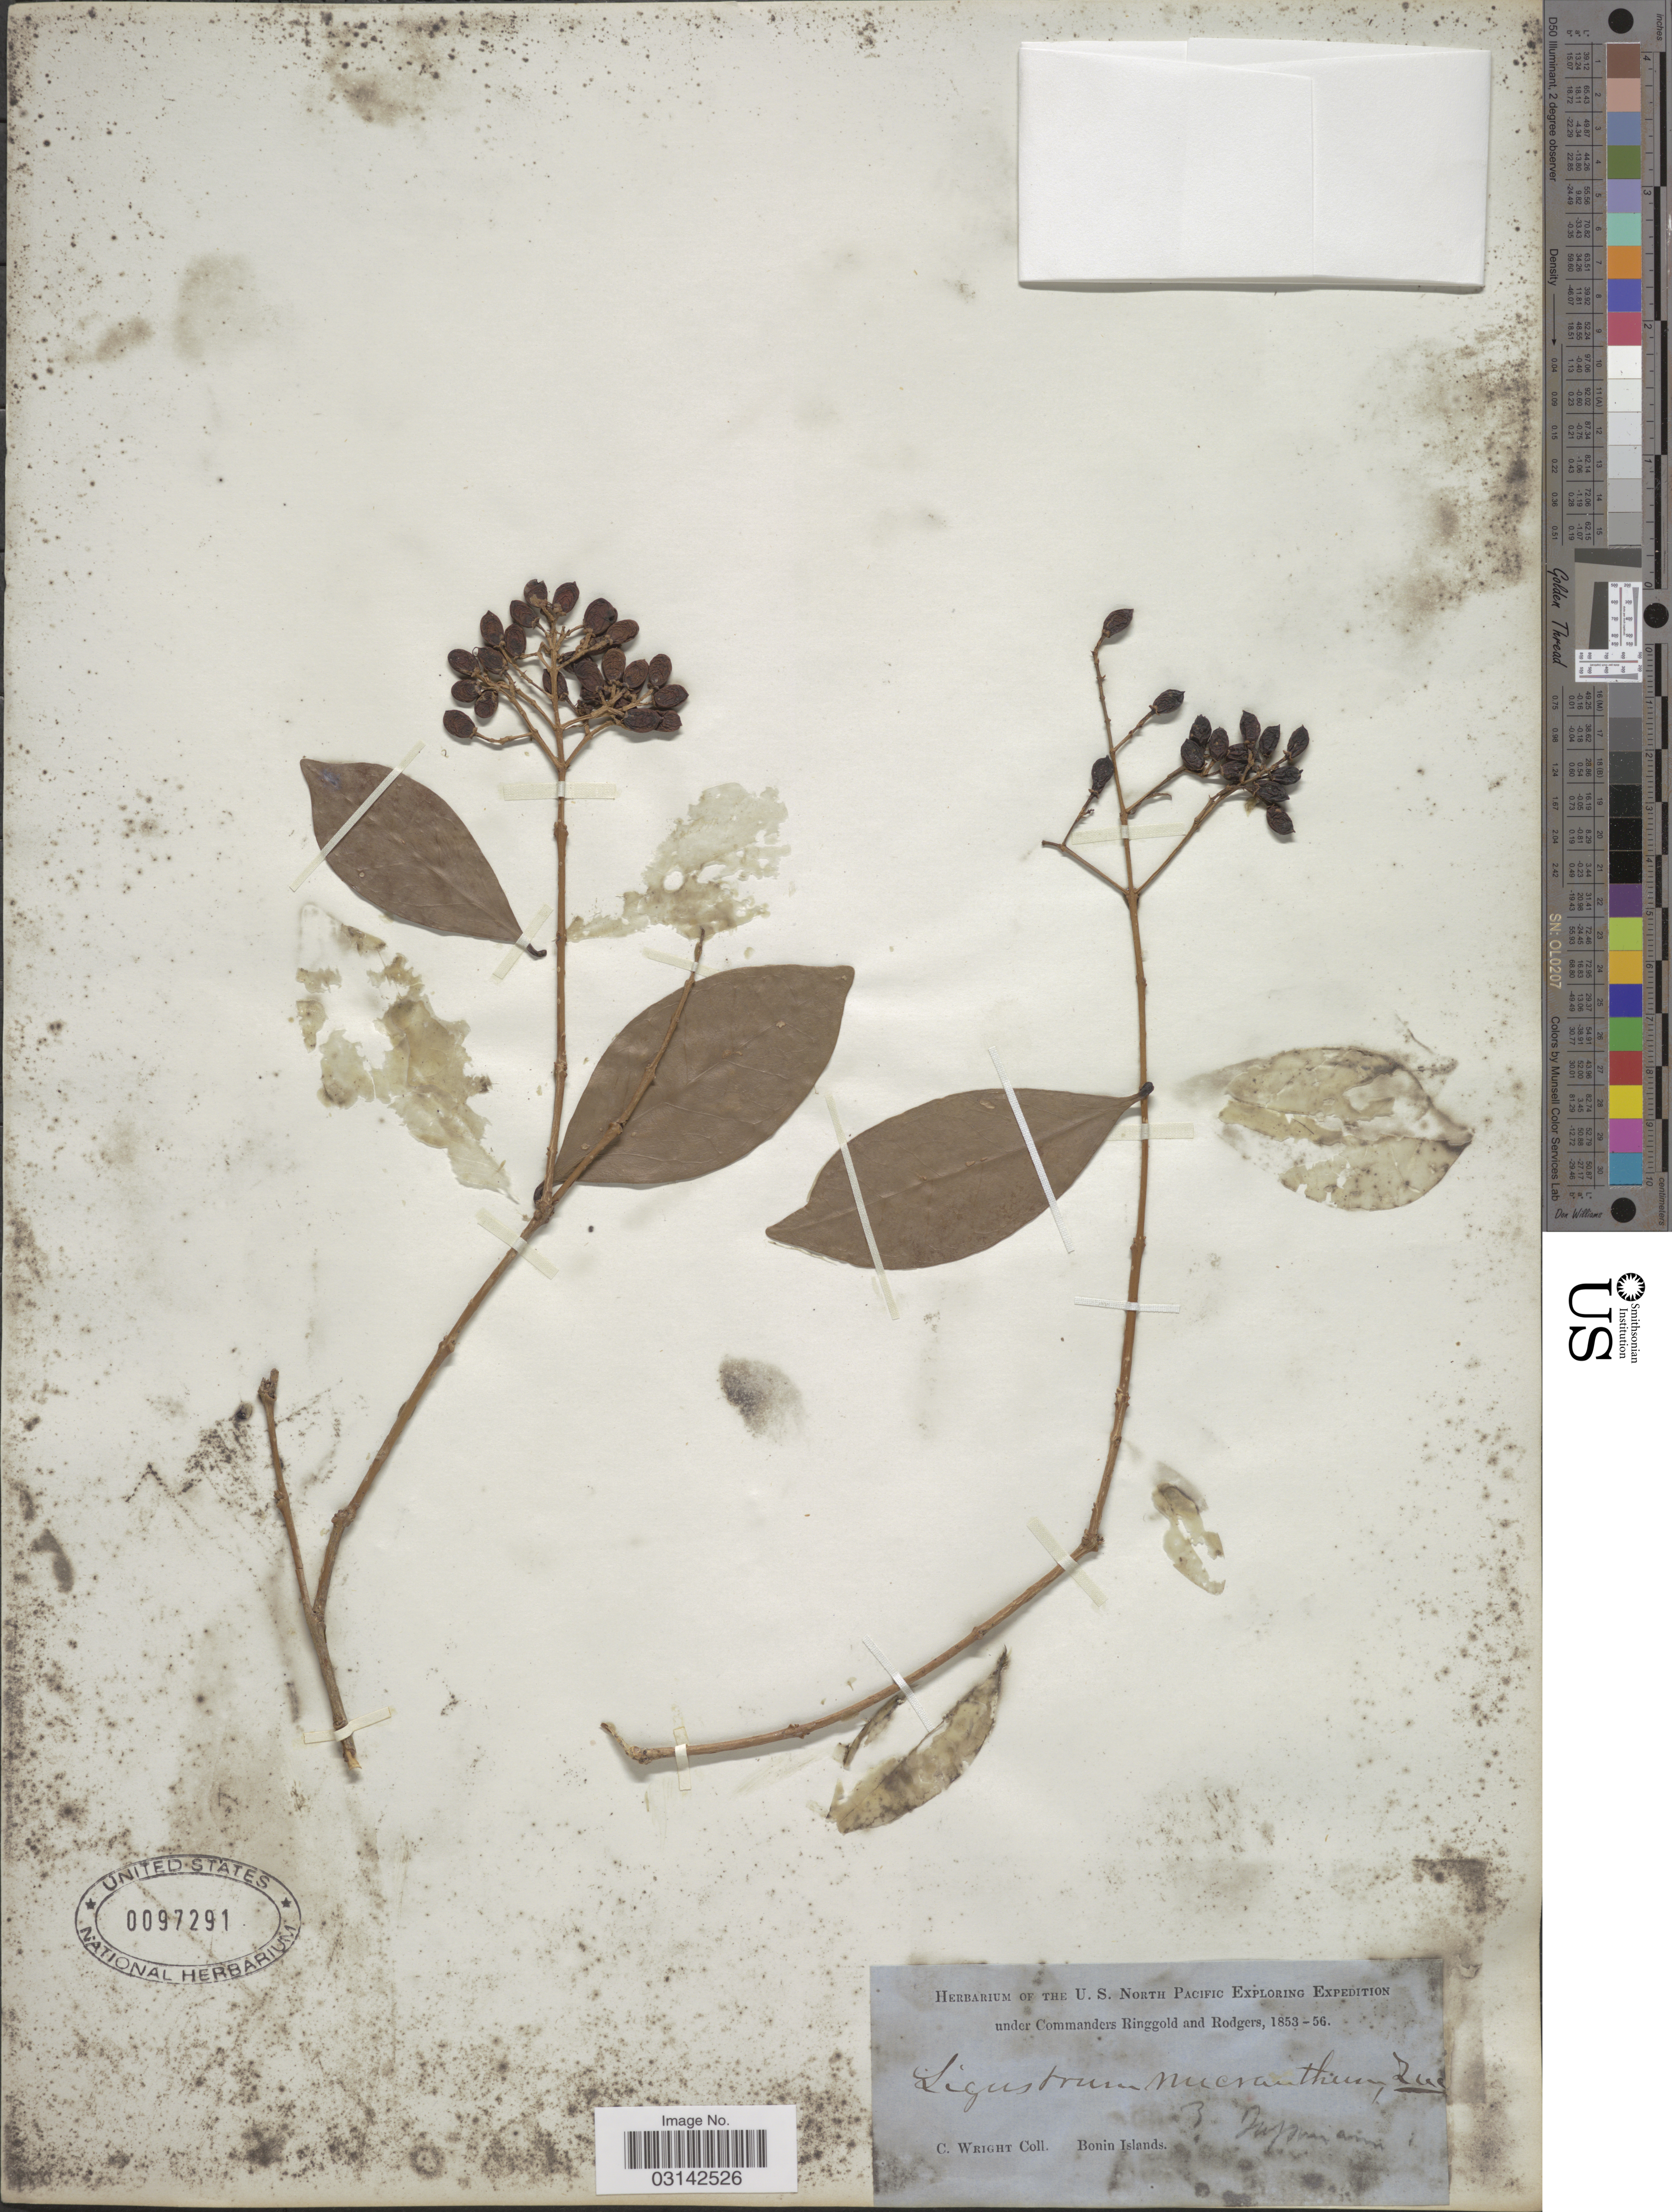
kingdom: Plantae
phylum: Tracheophyta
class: Magnoliopsida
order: Lamiales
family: Oleaceae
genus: Ligustrum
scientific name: Ligustrum micranthum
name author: Zucc.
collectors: C. Wright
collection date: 1853/1856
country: Japan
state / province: Tokyo, Federal City of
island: Bonin Islands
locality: U.S. North Pacific, Bonin Islands.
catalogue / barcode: US 97291